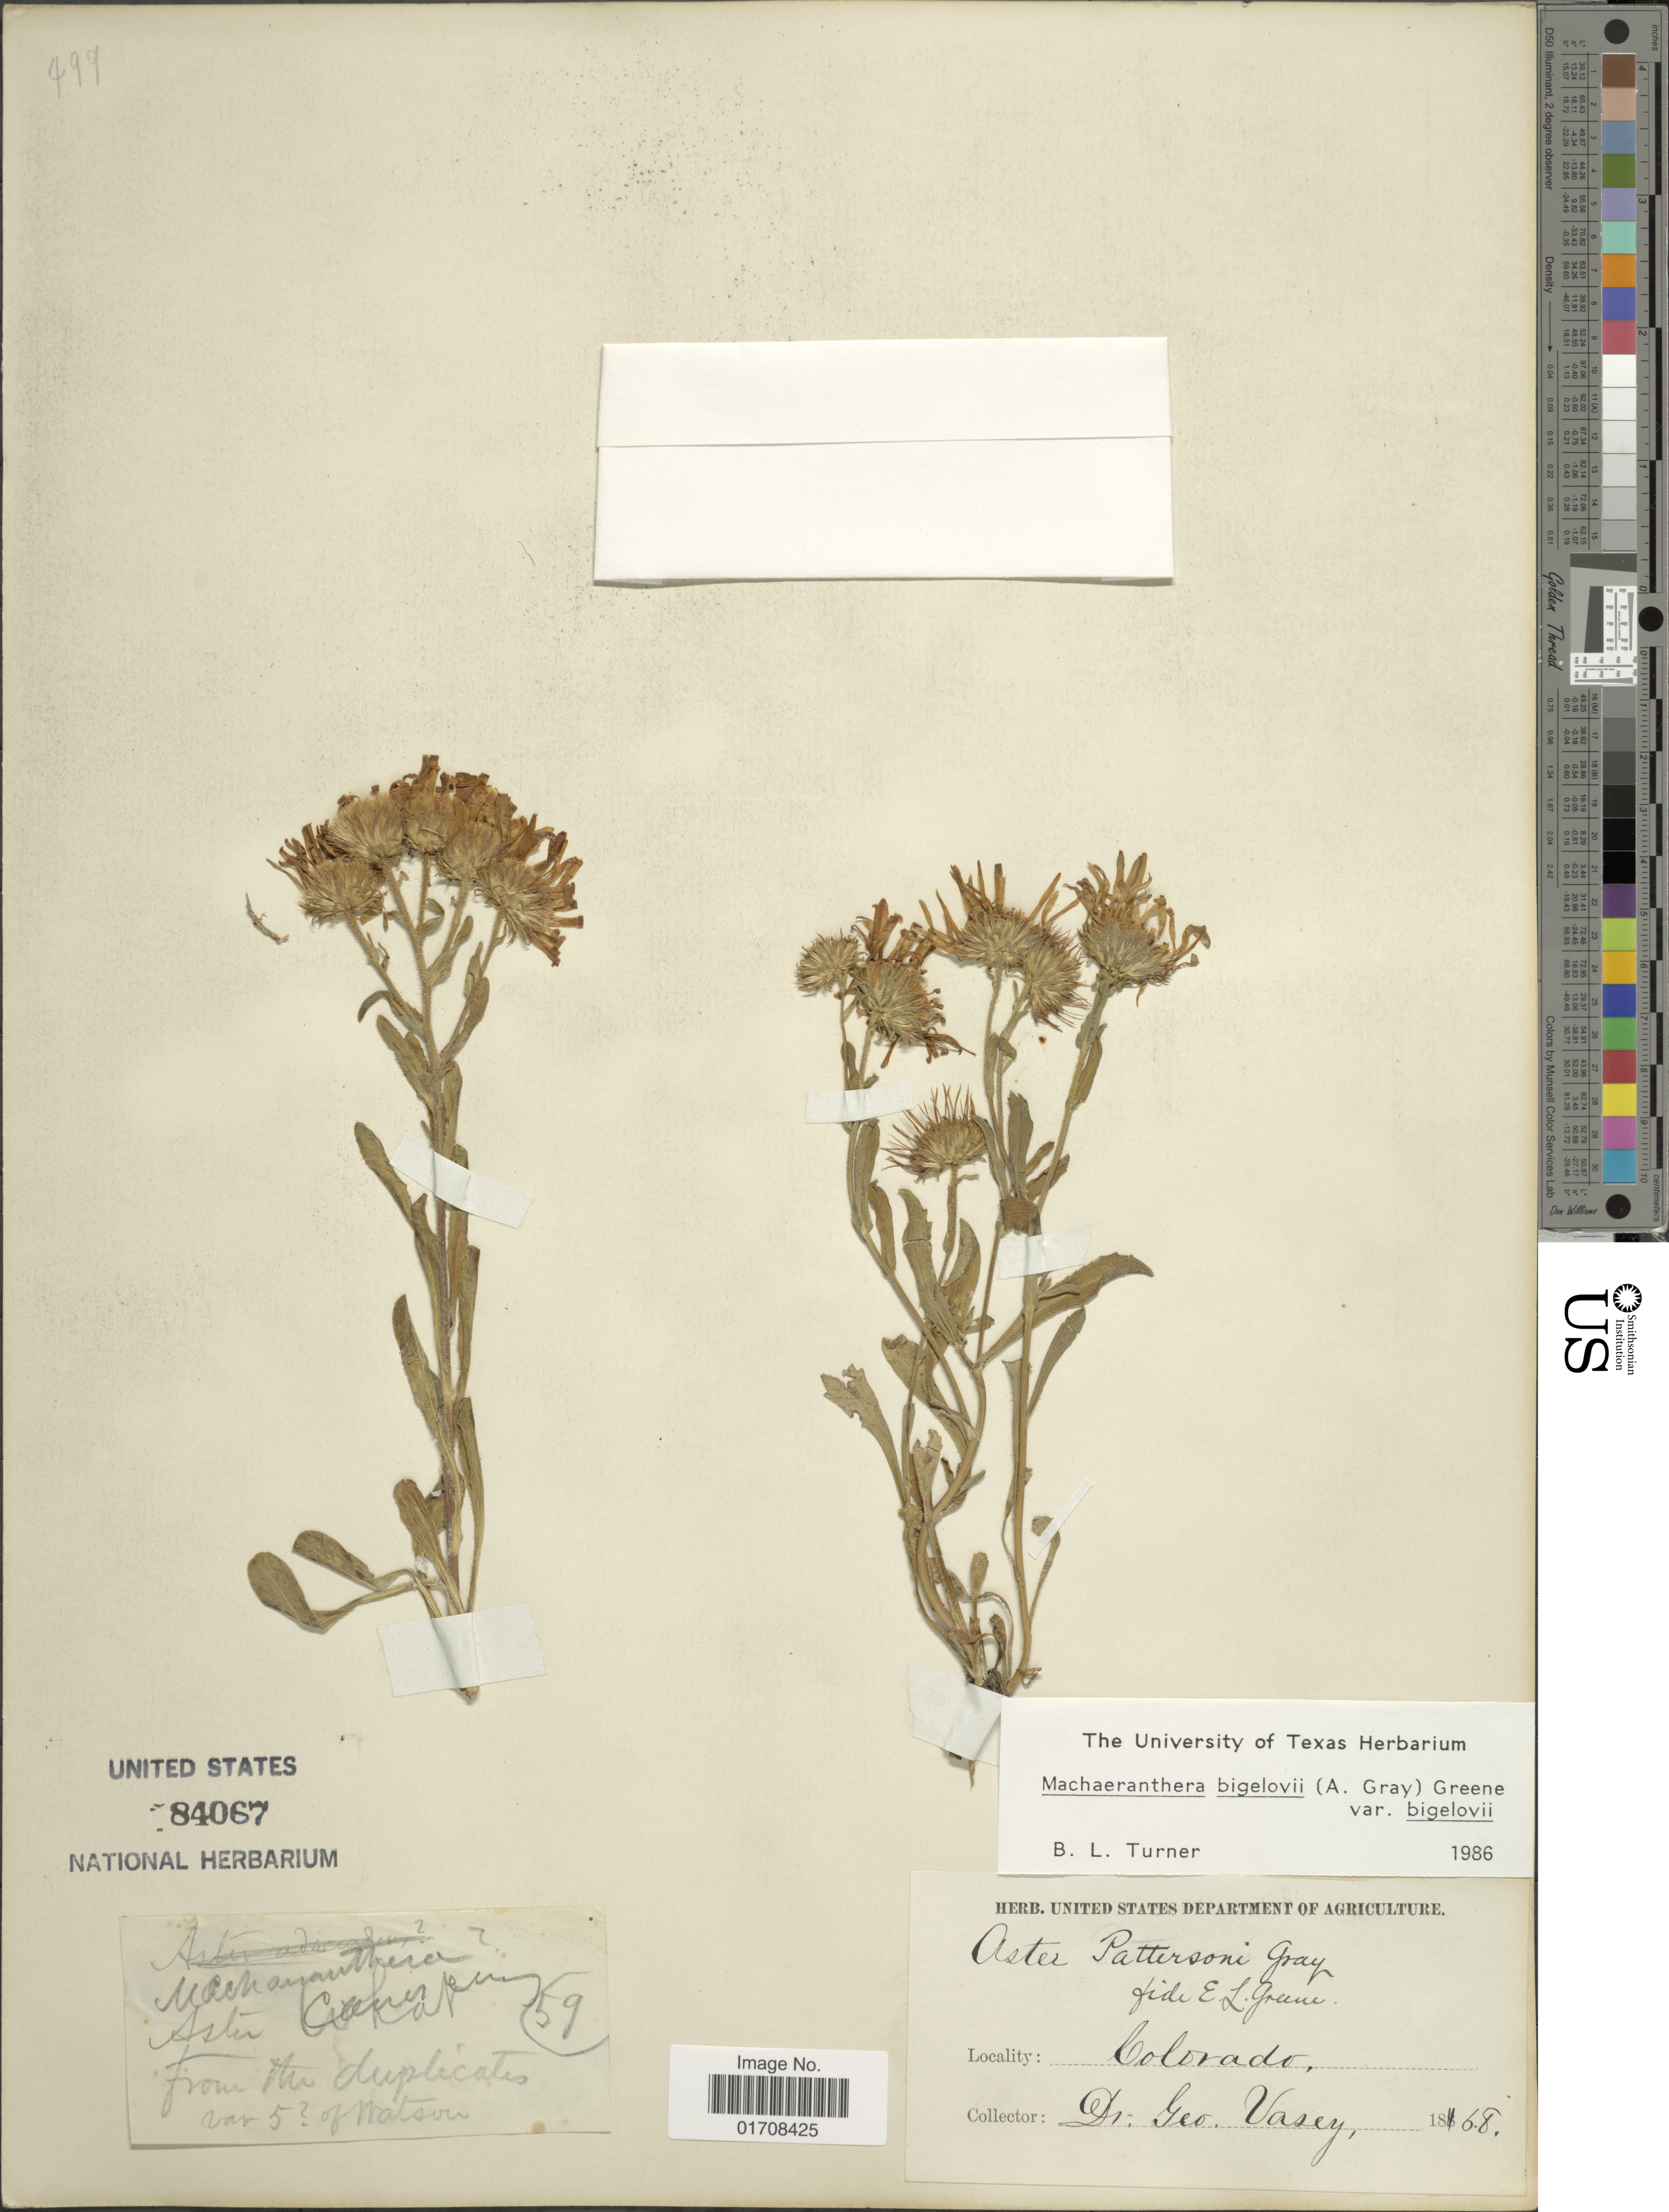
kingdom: Plantae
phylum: Tracheophyta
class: Magnoliopsida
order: Asterales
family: Asteraceae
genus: Machaeranthera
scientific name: Machaeranthera bigelovii var. bigelovii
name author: (A. Gray) Greene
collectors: G. S. Vasey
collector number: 59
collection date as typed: Transcribed d/m/y: 18/1/68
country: United States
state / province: Colorado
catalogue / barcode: US 84067